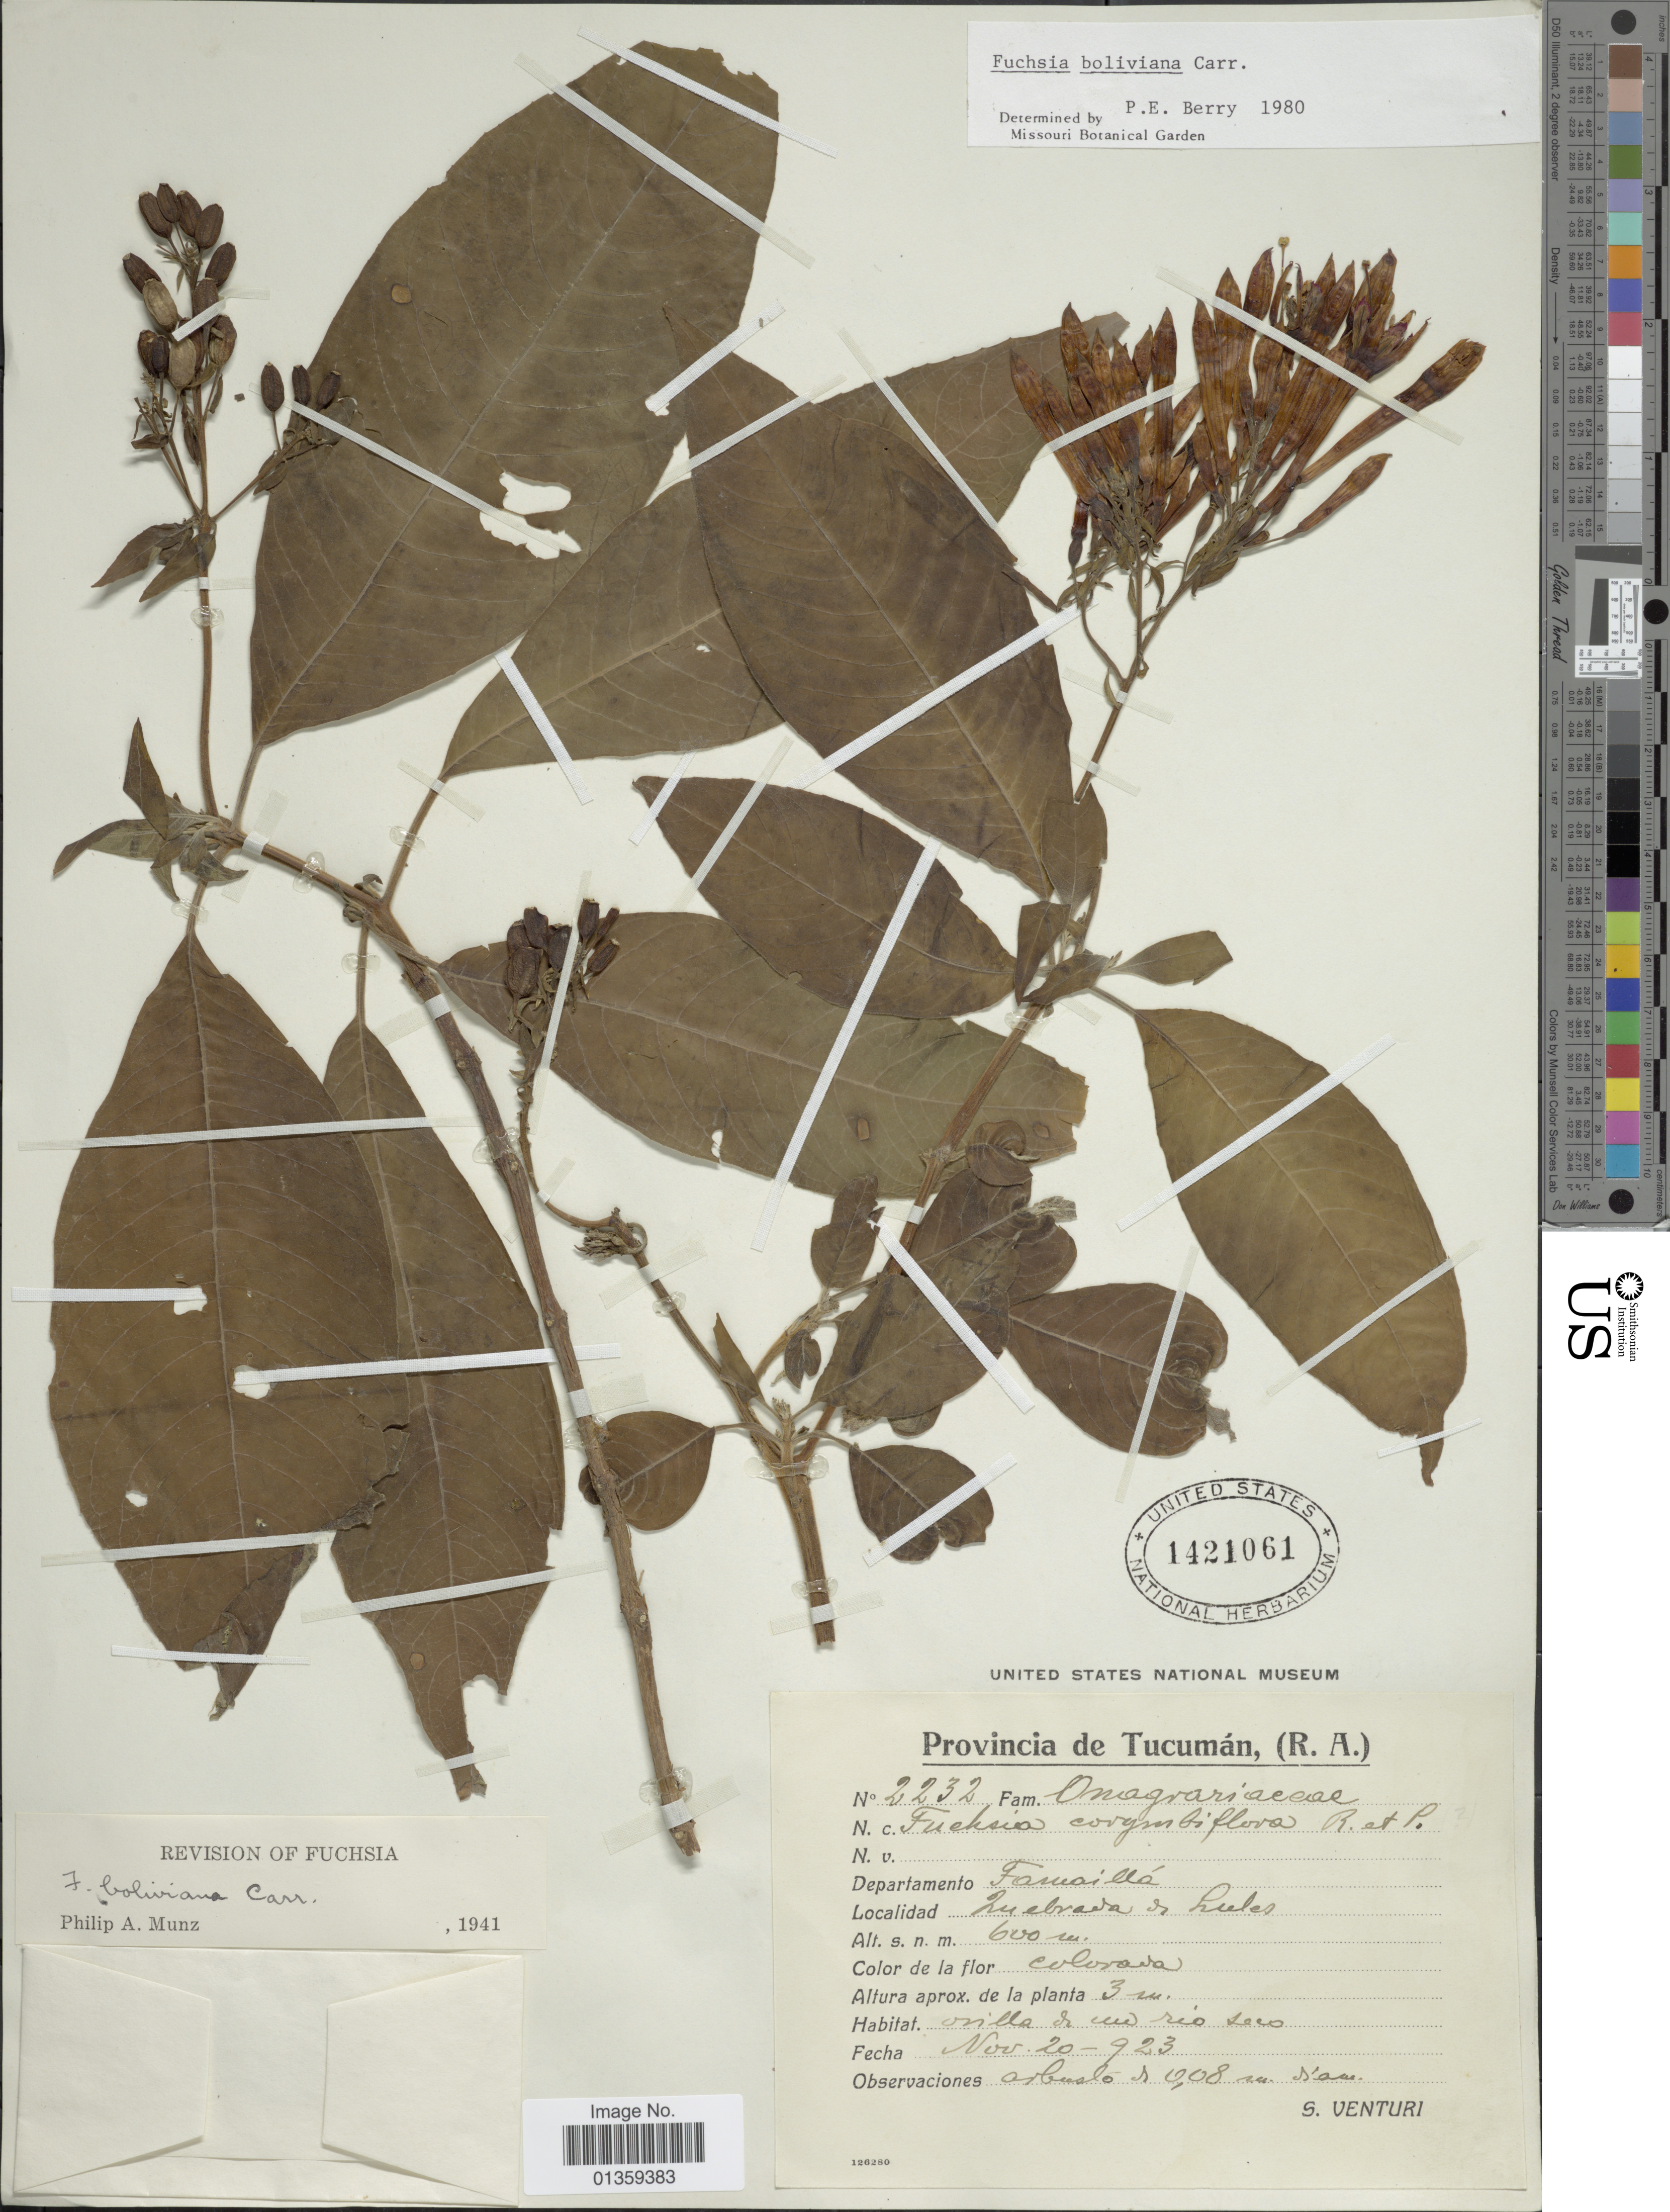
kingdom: Plantae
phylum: Tracheophyta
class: Magnoliopsida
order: Myrtales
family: Onagraceae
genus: Fuchsia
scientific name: Fuchsia boliviana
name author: Carrière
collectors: S. Venturi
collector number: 2232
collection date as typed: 923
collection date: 1923-11-20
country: Argentina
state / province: Tucuman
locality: Departamento Famaillá, Quebrada de Lules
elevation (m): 600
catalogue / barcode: US 1421061